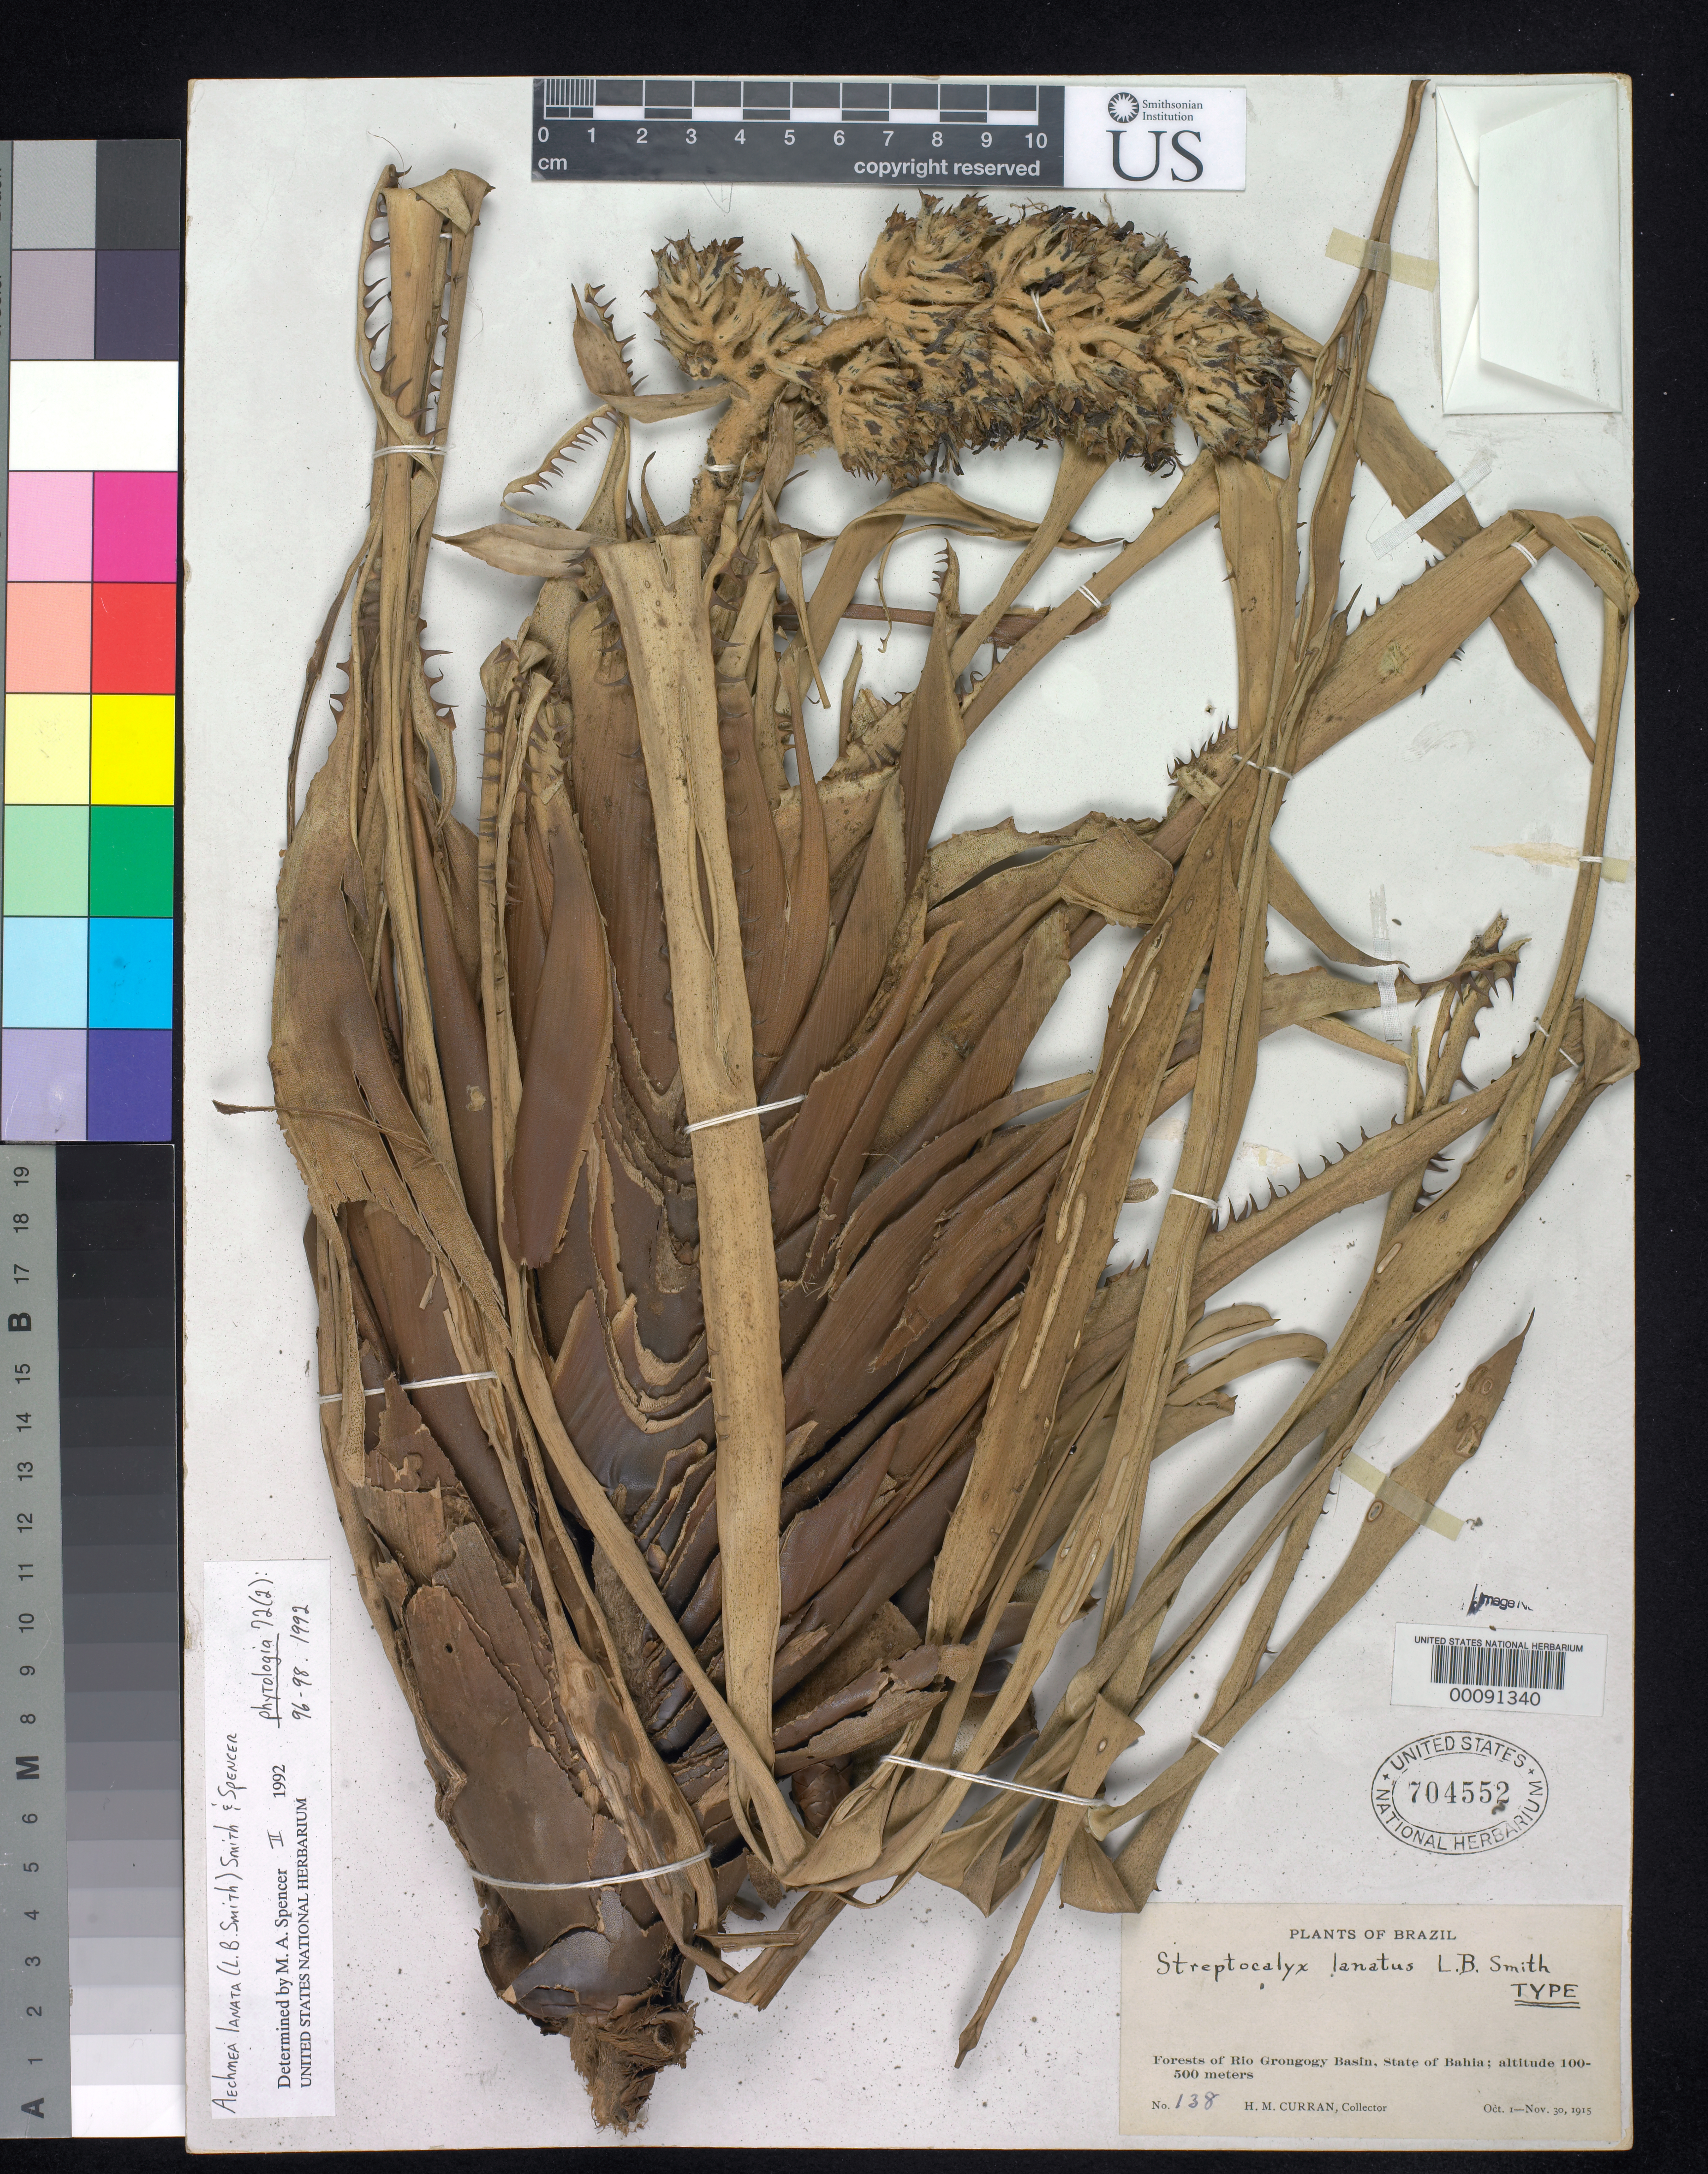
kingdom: Plantae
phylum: Tracheophyta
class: Liliopsida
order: Poales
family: Bromeliaceae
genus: Streptocalyx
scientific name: Streptocalyx lanatus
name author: L.B. Sm.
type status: Holotype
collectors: H. M. Curran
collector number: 138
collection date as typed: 01 Oct 1915 to 30 Nov 1915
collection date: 1915-10-01/1915-11-30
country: Brazil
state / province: Bahia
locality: Rio Grongogy Basin.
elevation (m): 100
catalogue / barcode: US 704552